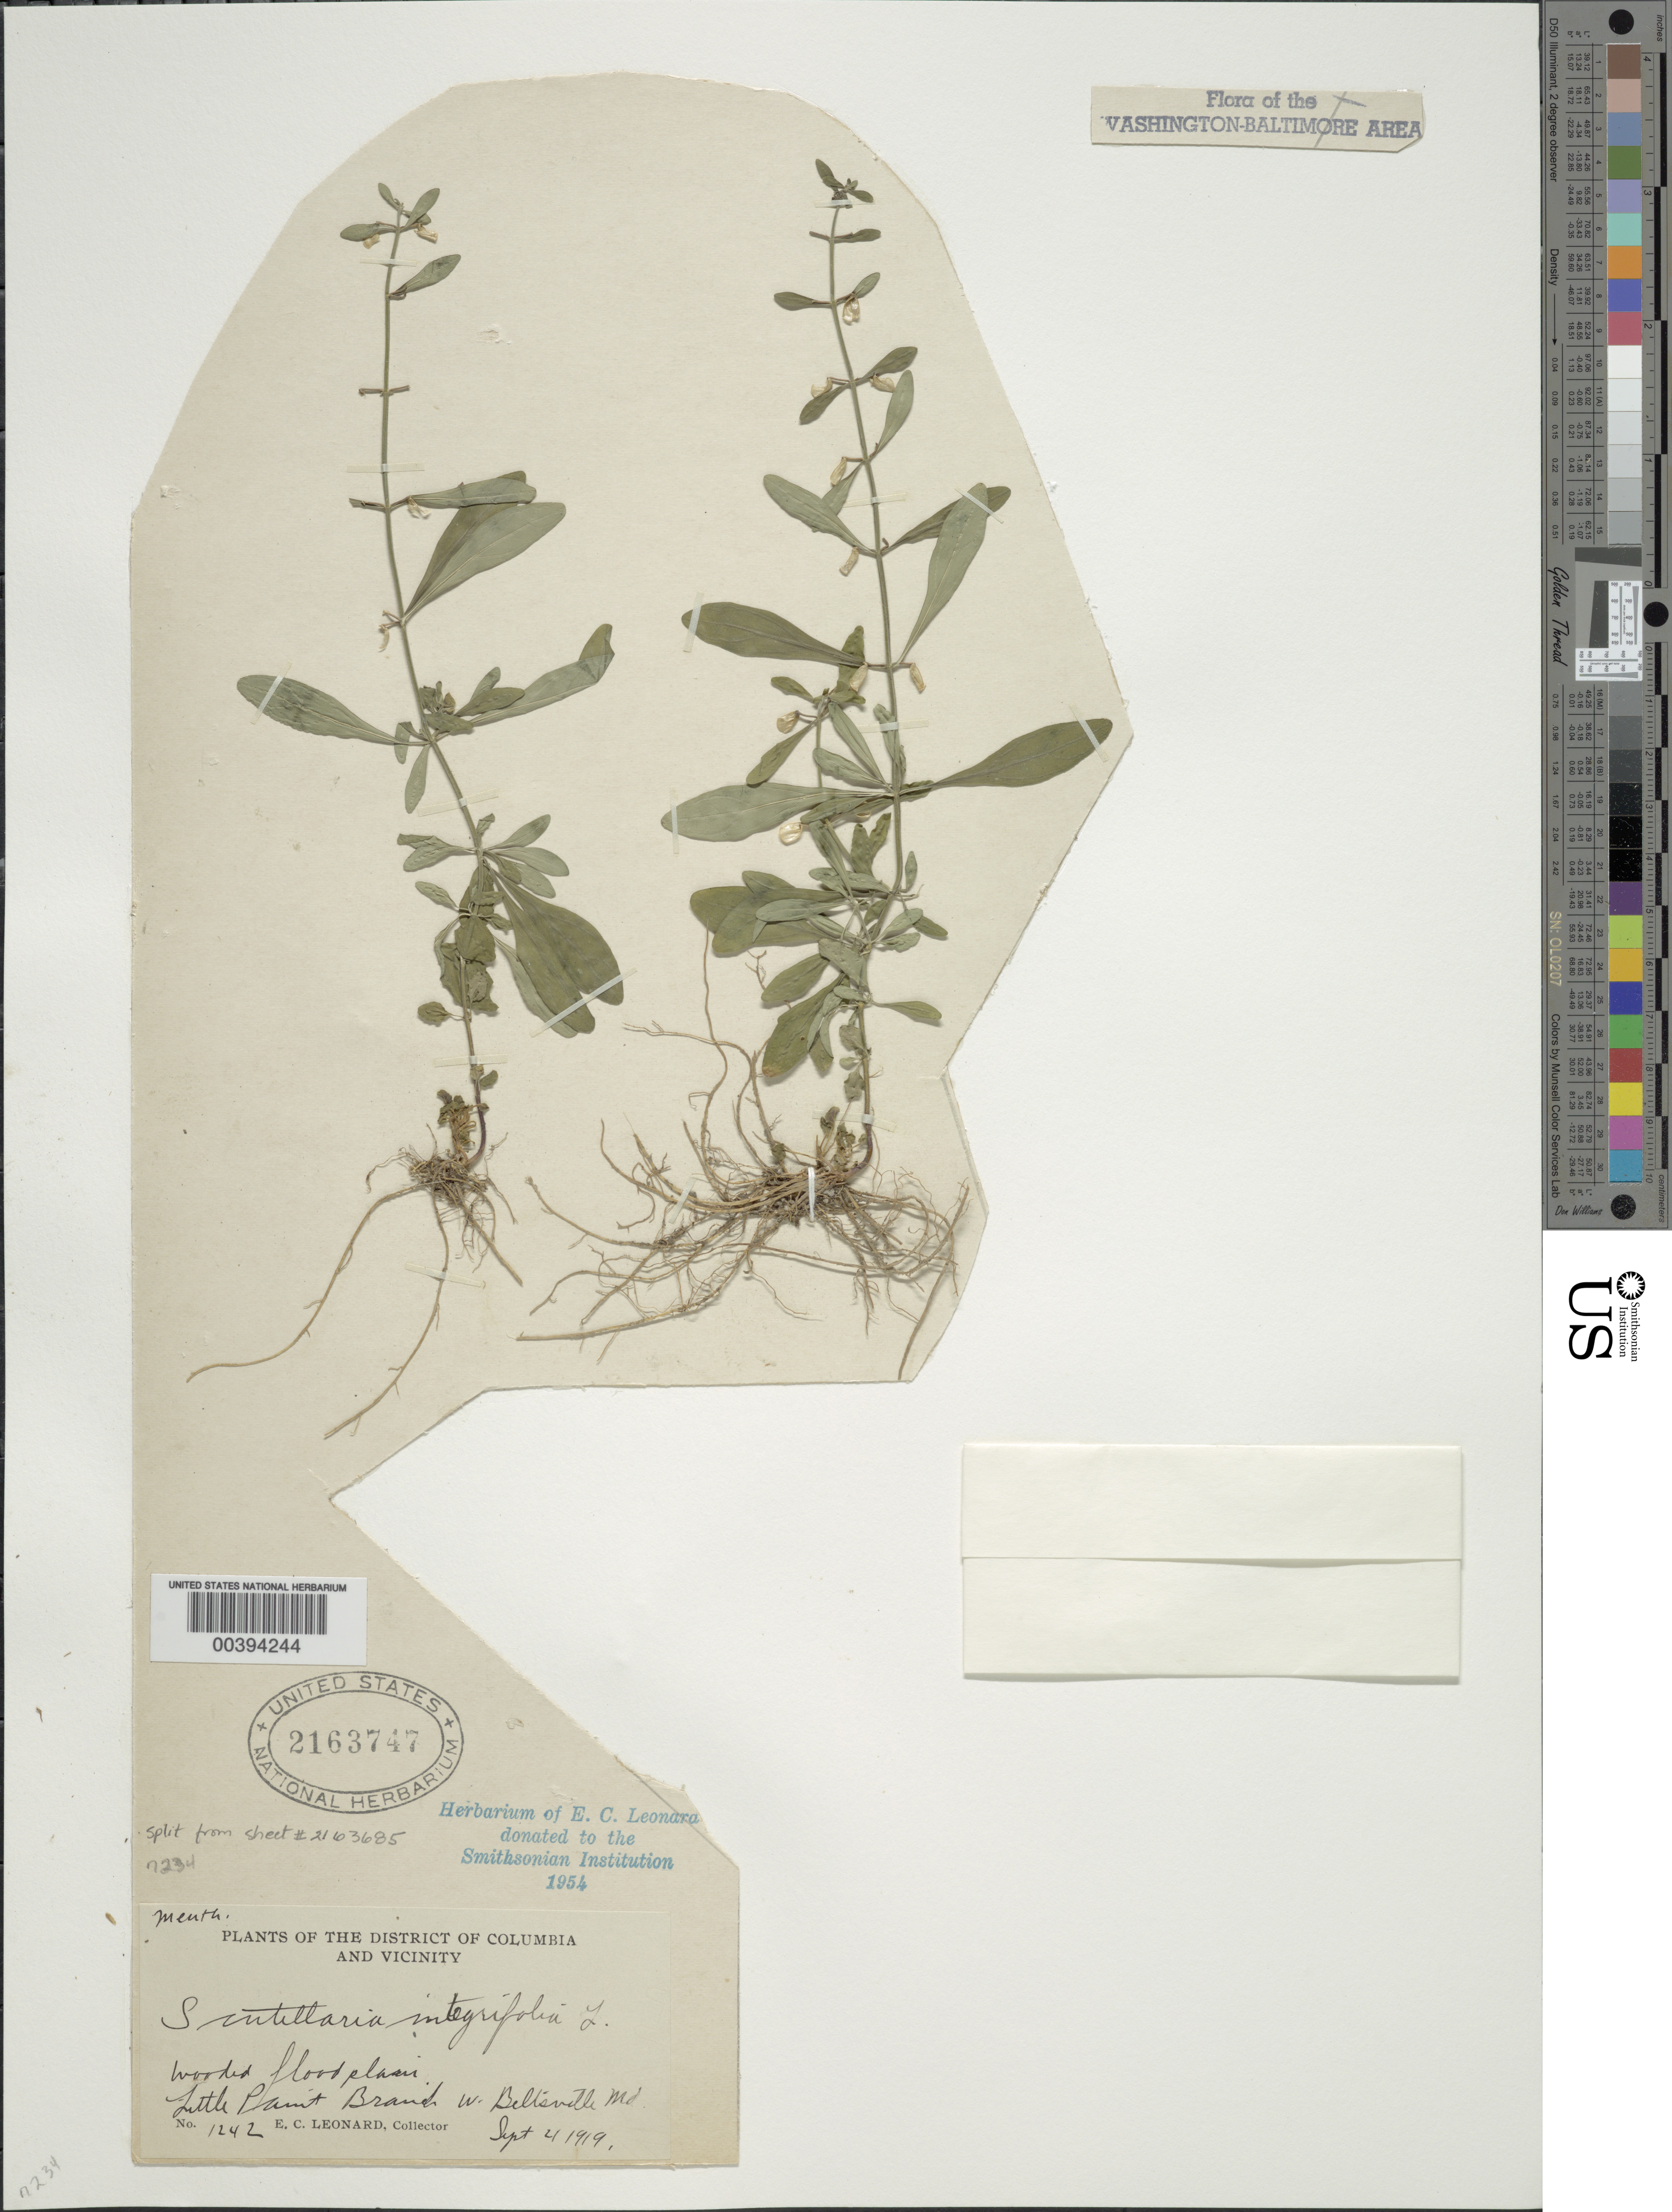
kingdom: Plantae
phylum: Tracheophyta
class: Magnoliopsida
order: Lamiales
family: Lamiaceae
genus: Scutellaria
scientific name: Scutellaria integrifolia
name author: L.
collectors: E. C. Leonard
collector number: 1242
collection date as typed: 04 Sep 1919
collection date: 1919-09-04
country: United States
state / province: Maryland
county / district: Prince George's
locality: Little Paint Branch west of Beltsville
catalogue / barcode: US 2163747